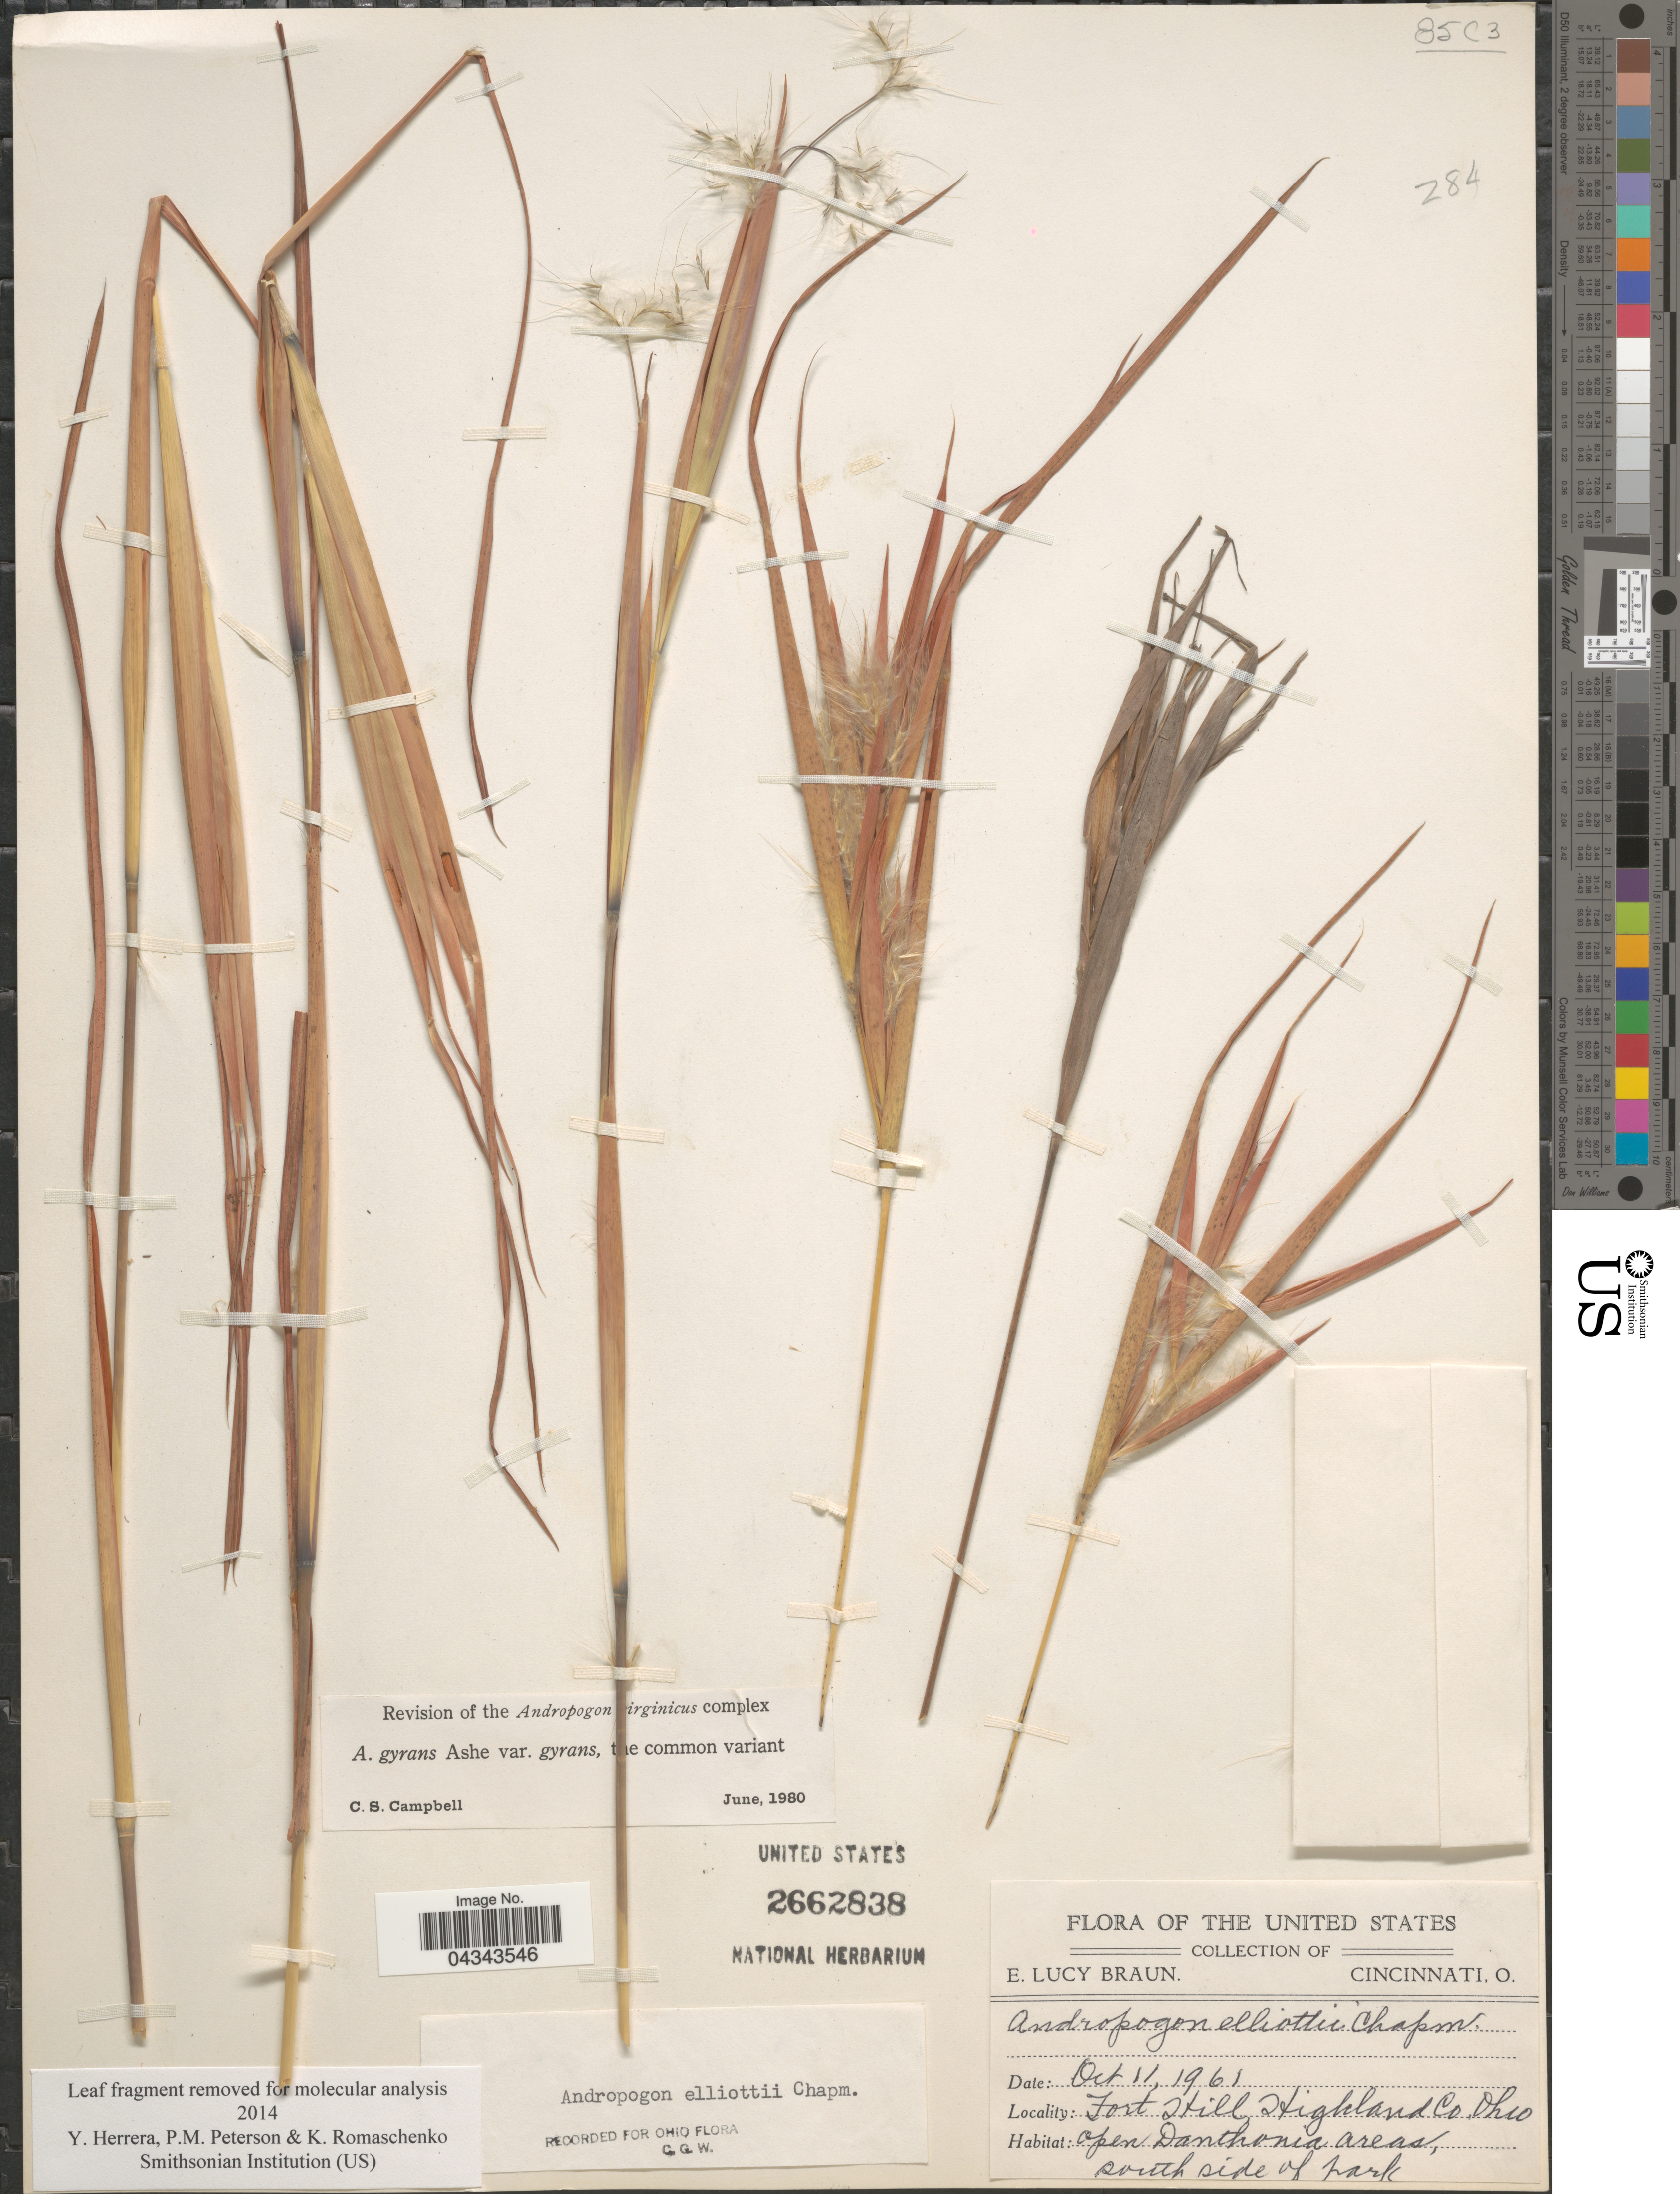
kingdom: Plantae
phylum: Tracheophyta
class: Liliopsida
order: Poales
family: Poaceae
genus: Andropogon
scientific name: Andropogon gyrans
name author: Ashe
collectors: E. L. Braun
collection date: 1961-10-11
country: United States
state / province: Ohio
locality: Fort Hill, Highland Co. South side of park.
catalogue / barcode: US 2662838